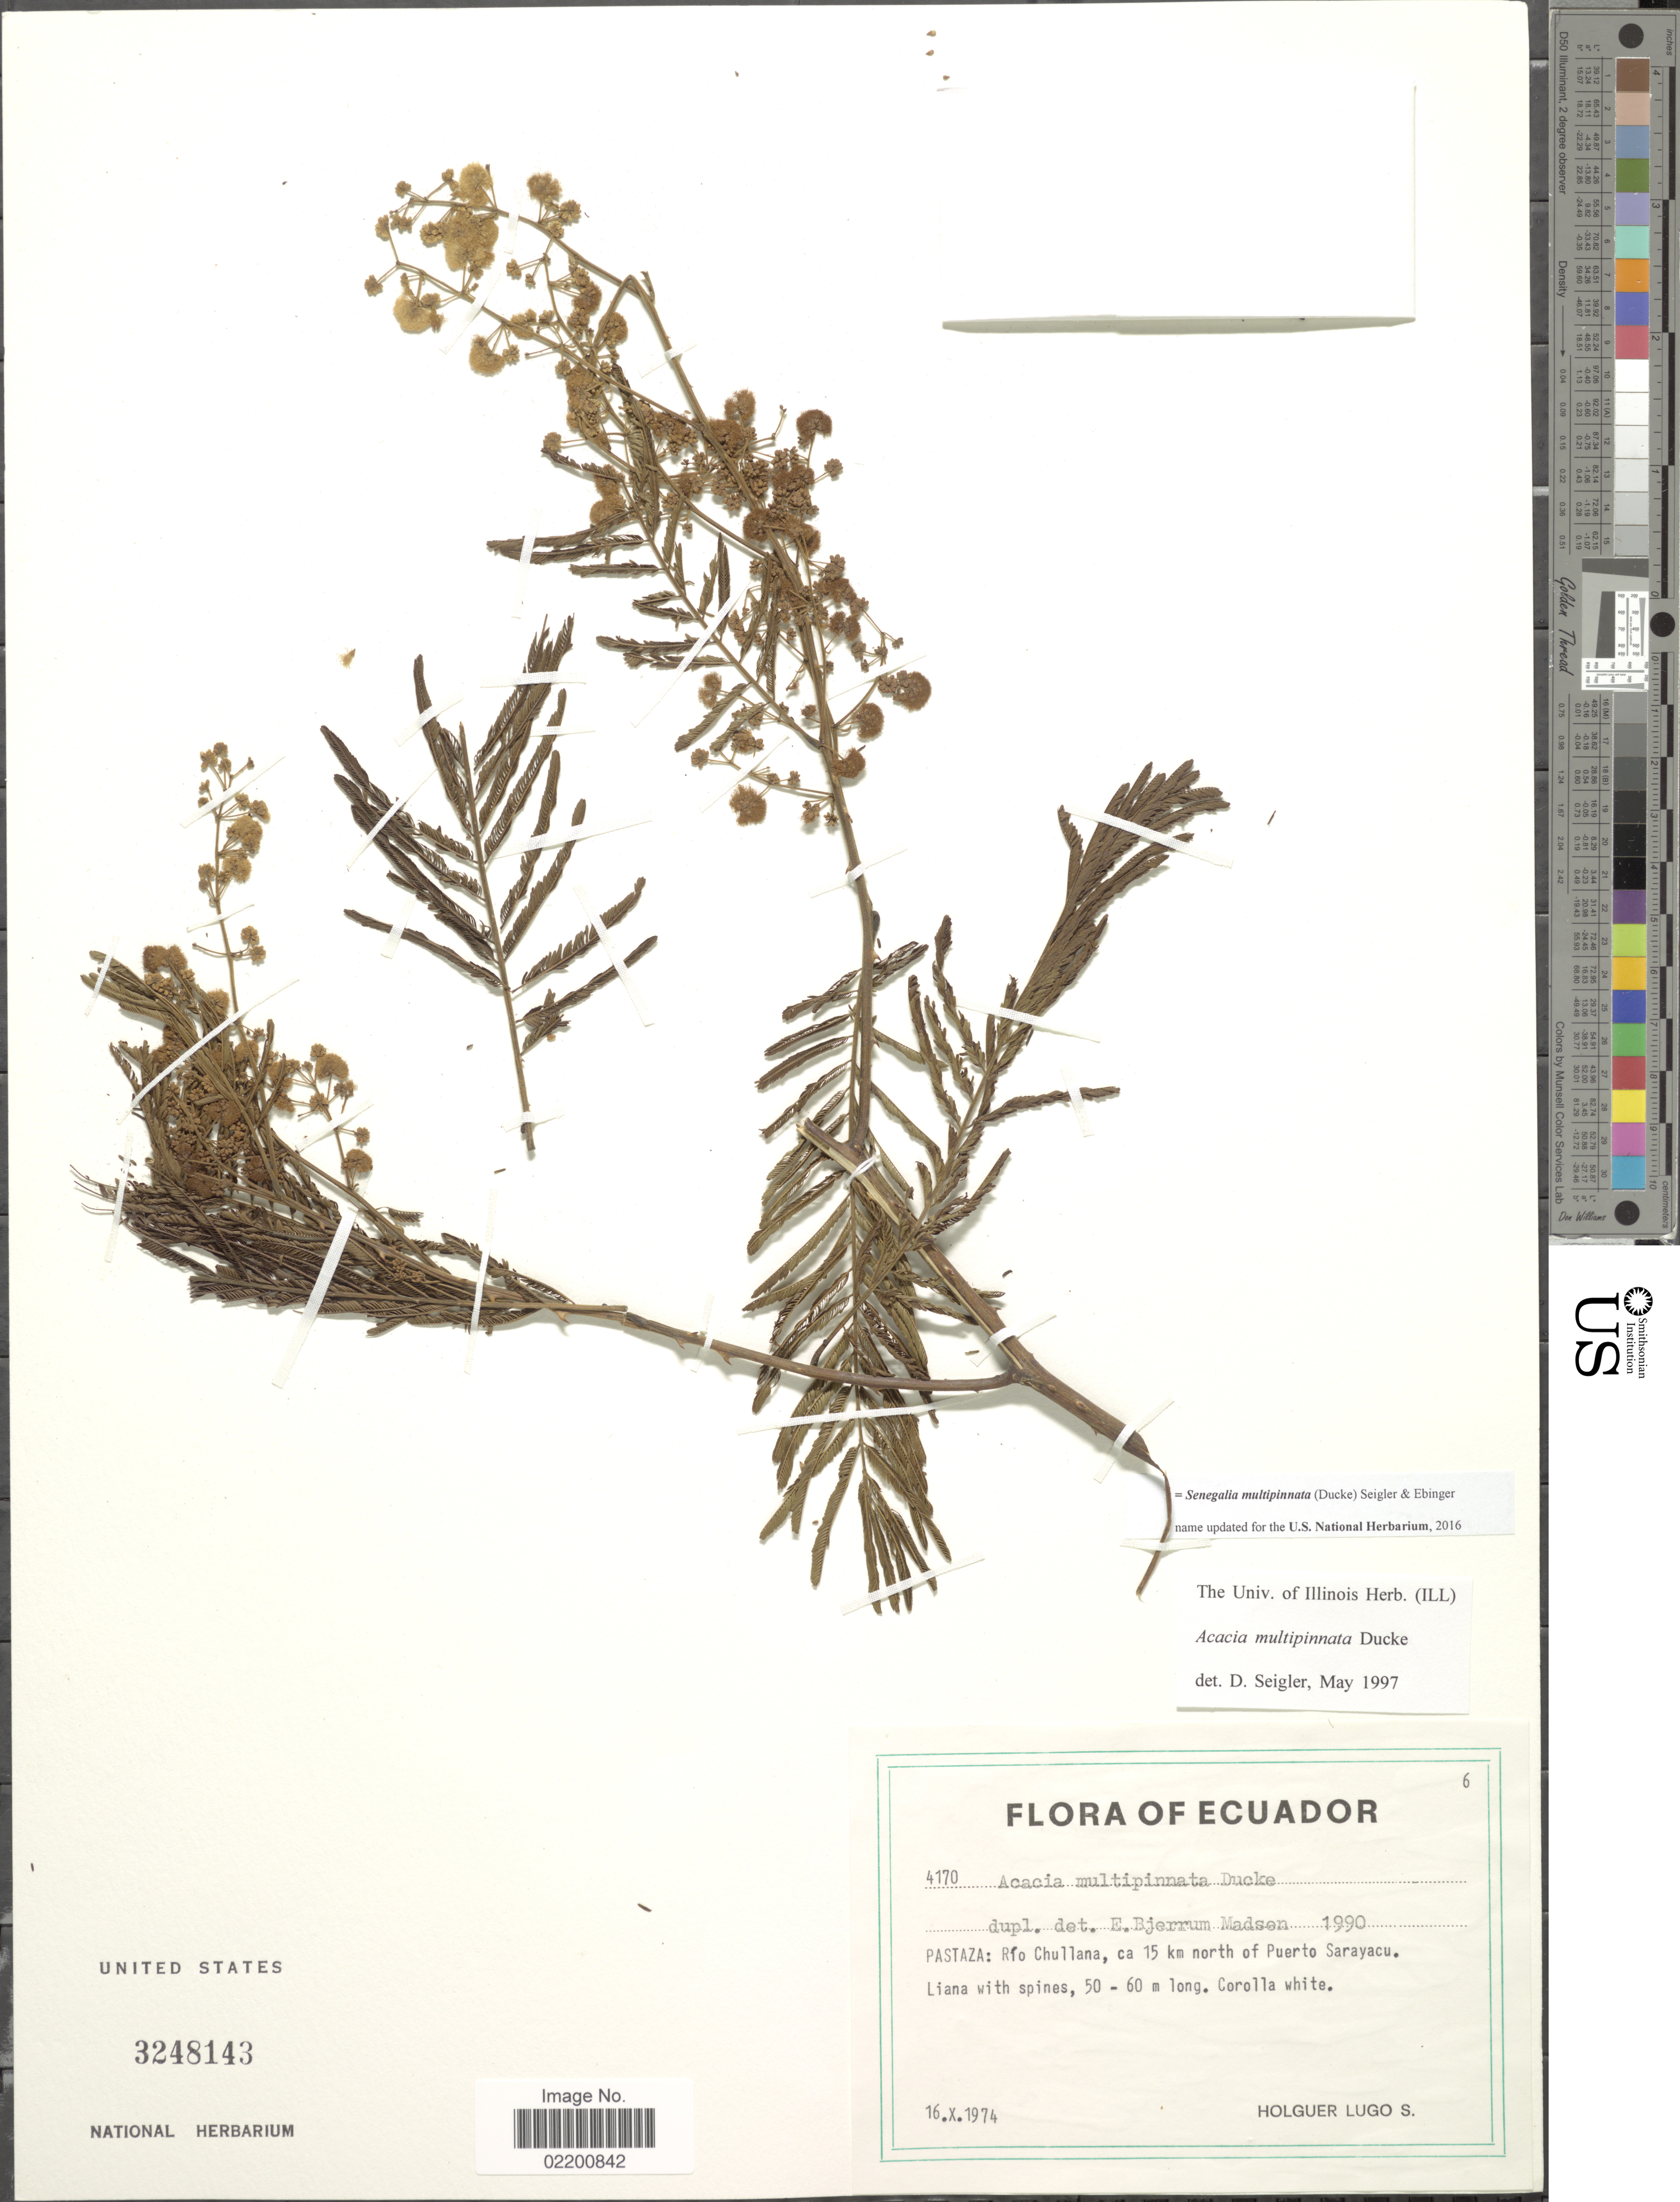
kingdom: Plantae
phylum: Tracheophyta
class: Magnoliopsida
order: Fabales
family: Fabaceae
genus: Senegalia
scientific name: Senegalia multipinnata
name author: (Ducke) Seigler & Ebinger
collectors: H. Lugo S.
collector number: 4170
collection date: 1974-10-16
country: Ecuador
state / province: Pastaza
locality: Rio Chullana, ca. 15 km north of Puerto Sarayacu.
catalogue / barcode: US 3248143